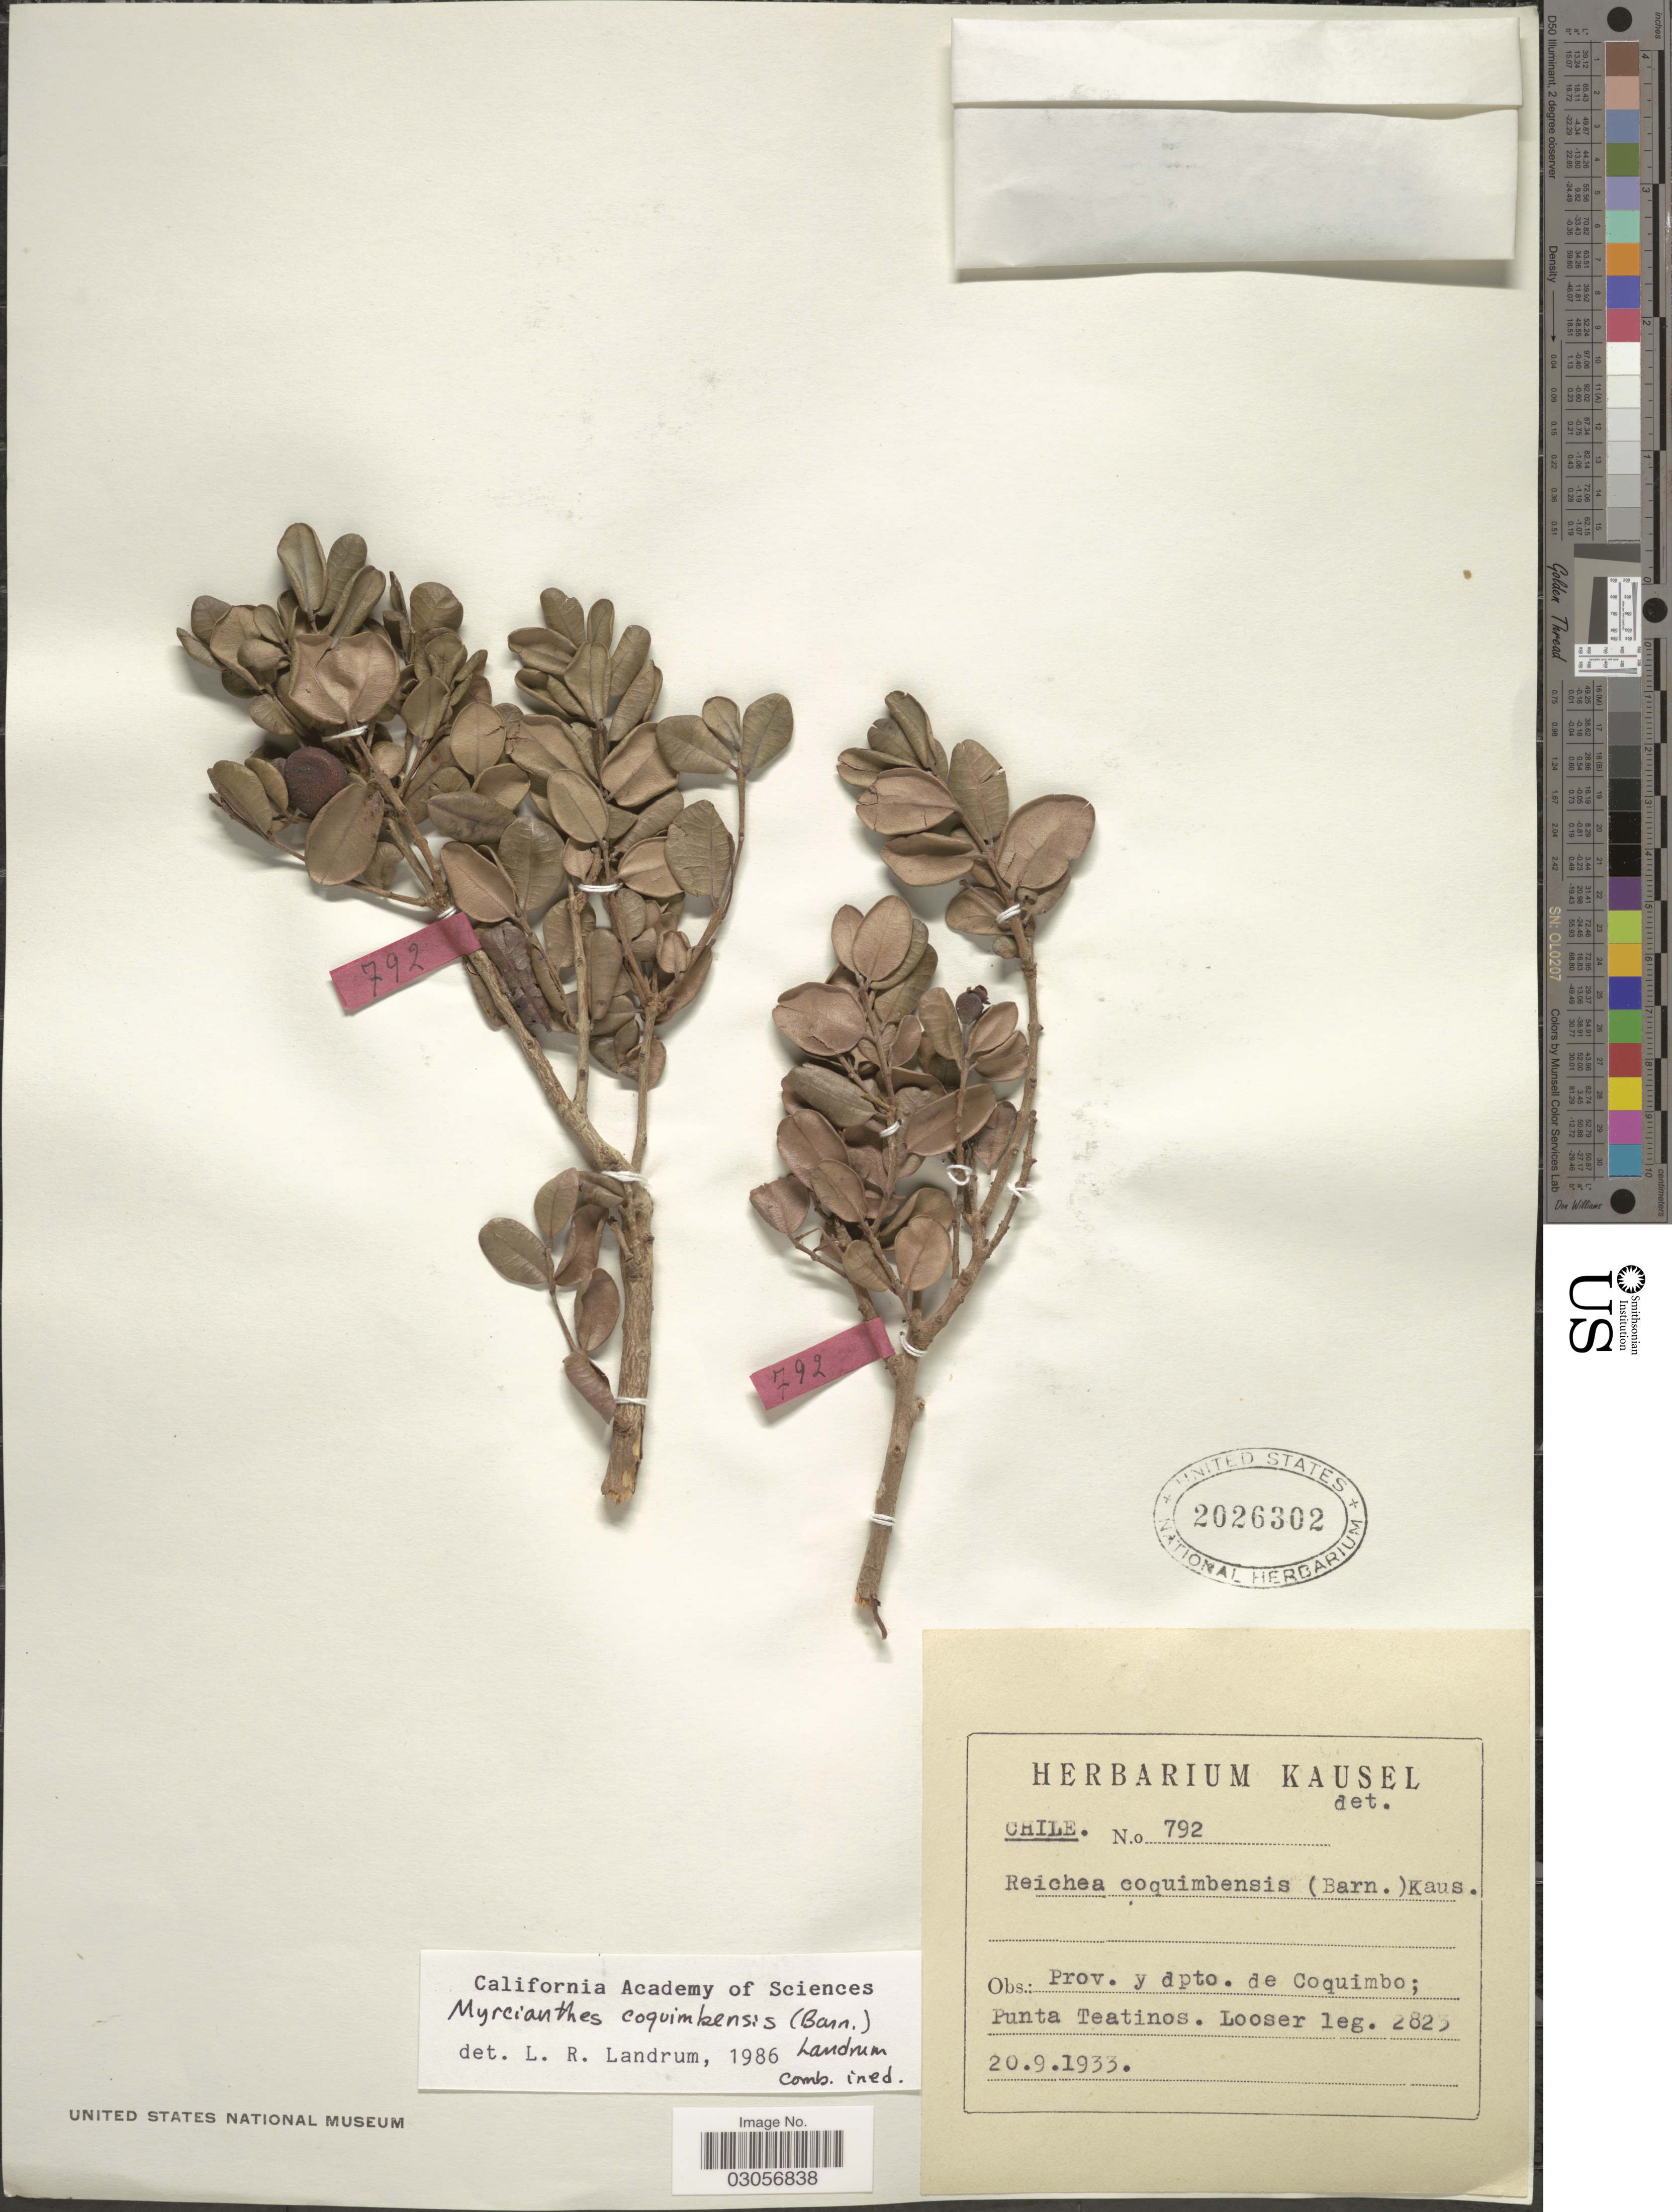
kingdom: Plantae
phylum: Tracheophyta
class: Magnoliopsida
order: Myrtales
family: Myrtaceae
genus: Myrcianthes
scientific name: Myrcianthes coquimbensis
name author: (Barnéoud) Landrum & Grifo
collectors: Ex herb. Kausel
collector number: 2825/792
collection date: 1933-09-20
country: Chile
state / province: Coquimbo (IV)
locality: Prov. y dpto. de Coquimbo; Punta Teatinos. Looser.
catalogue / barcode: US 2026302